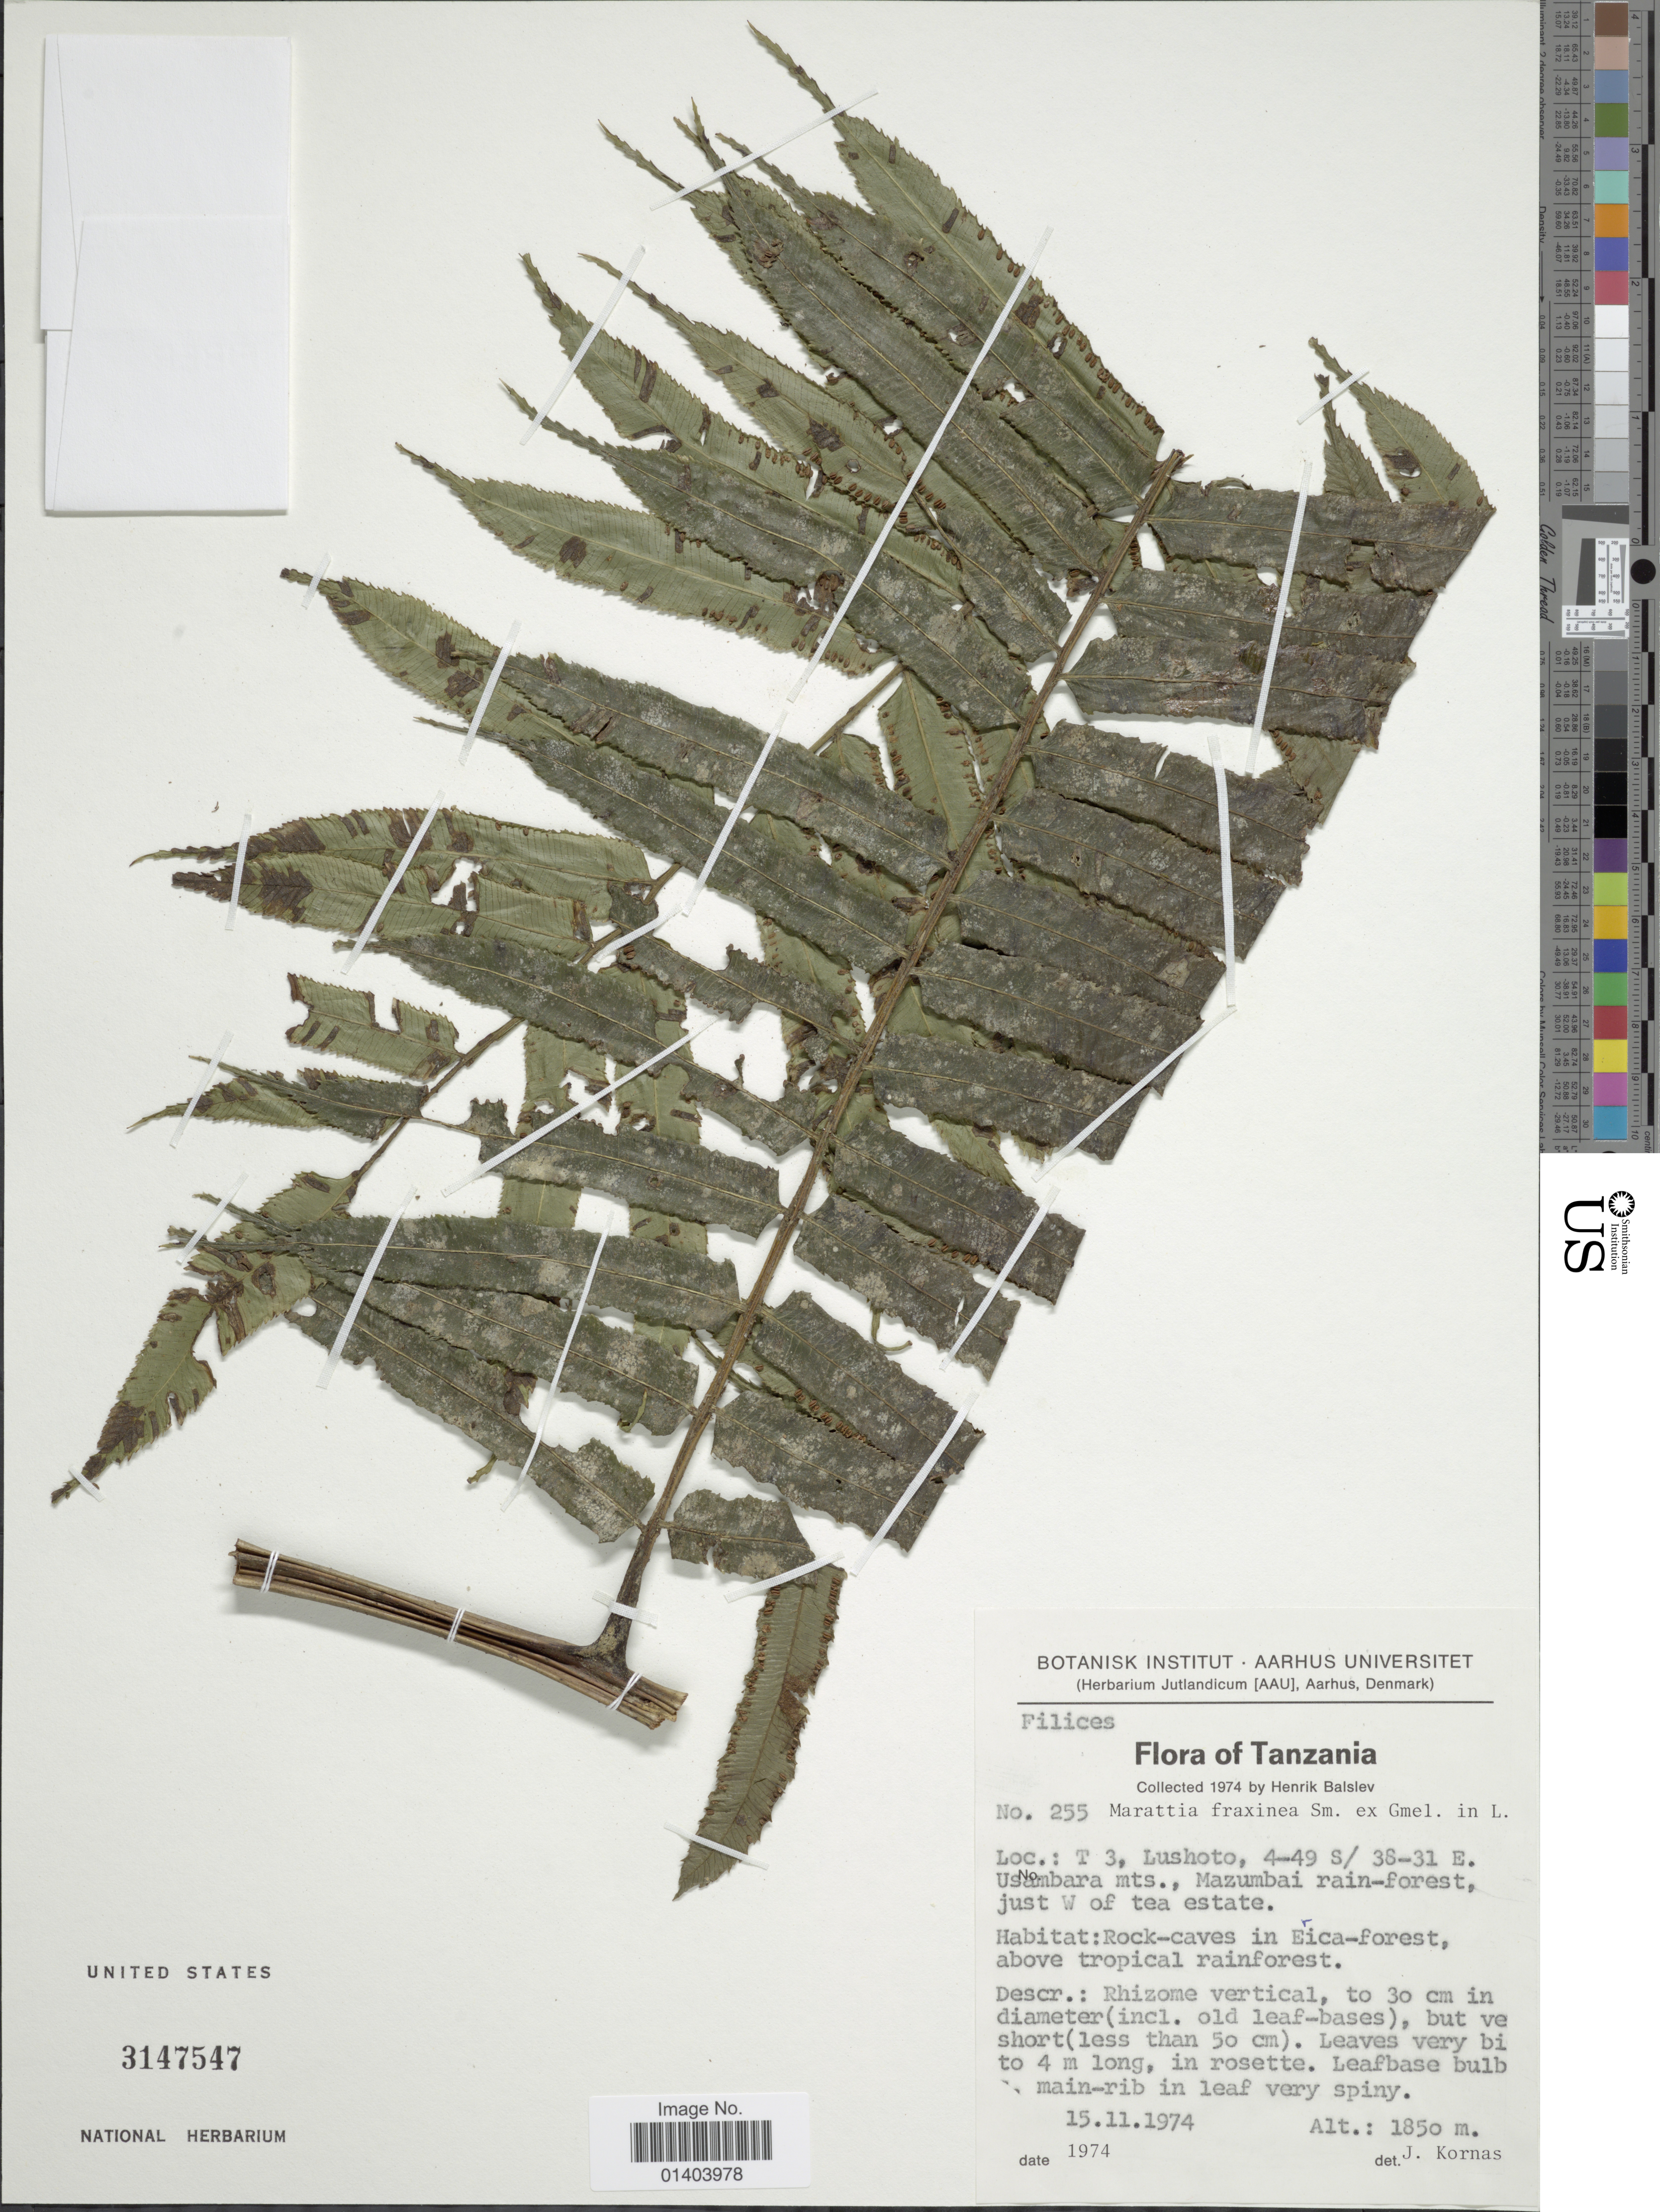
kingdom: Plantae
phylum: Tracheophyta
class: Polypodiopsida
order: Marattiales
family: Marattiaceae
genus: Ptisana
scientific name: Ptisana fraxinea var. fraxinea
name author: (Sm.) Murdock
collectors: H. Balslev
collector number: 255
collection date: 1974-11-15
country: Tanzania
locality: T 3, Lushoto, Usambara mts., Mazumbai rain-forest, just W of tea estate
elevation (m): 1850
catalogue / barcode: US 3147547